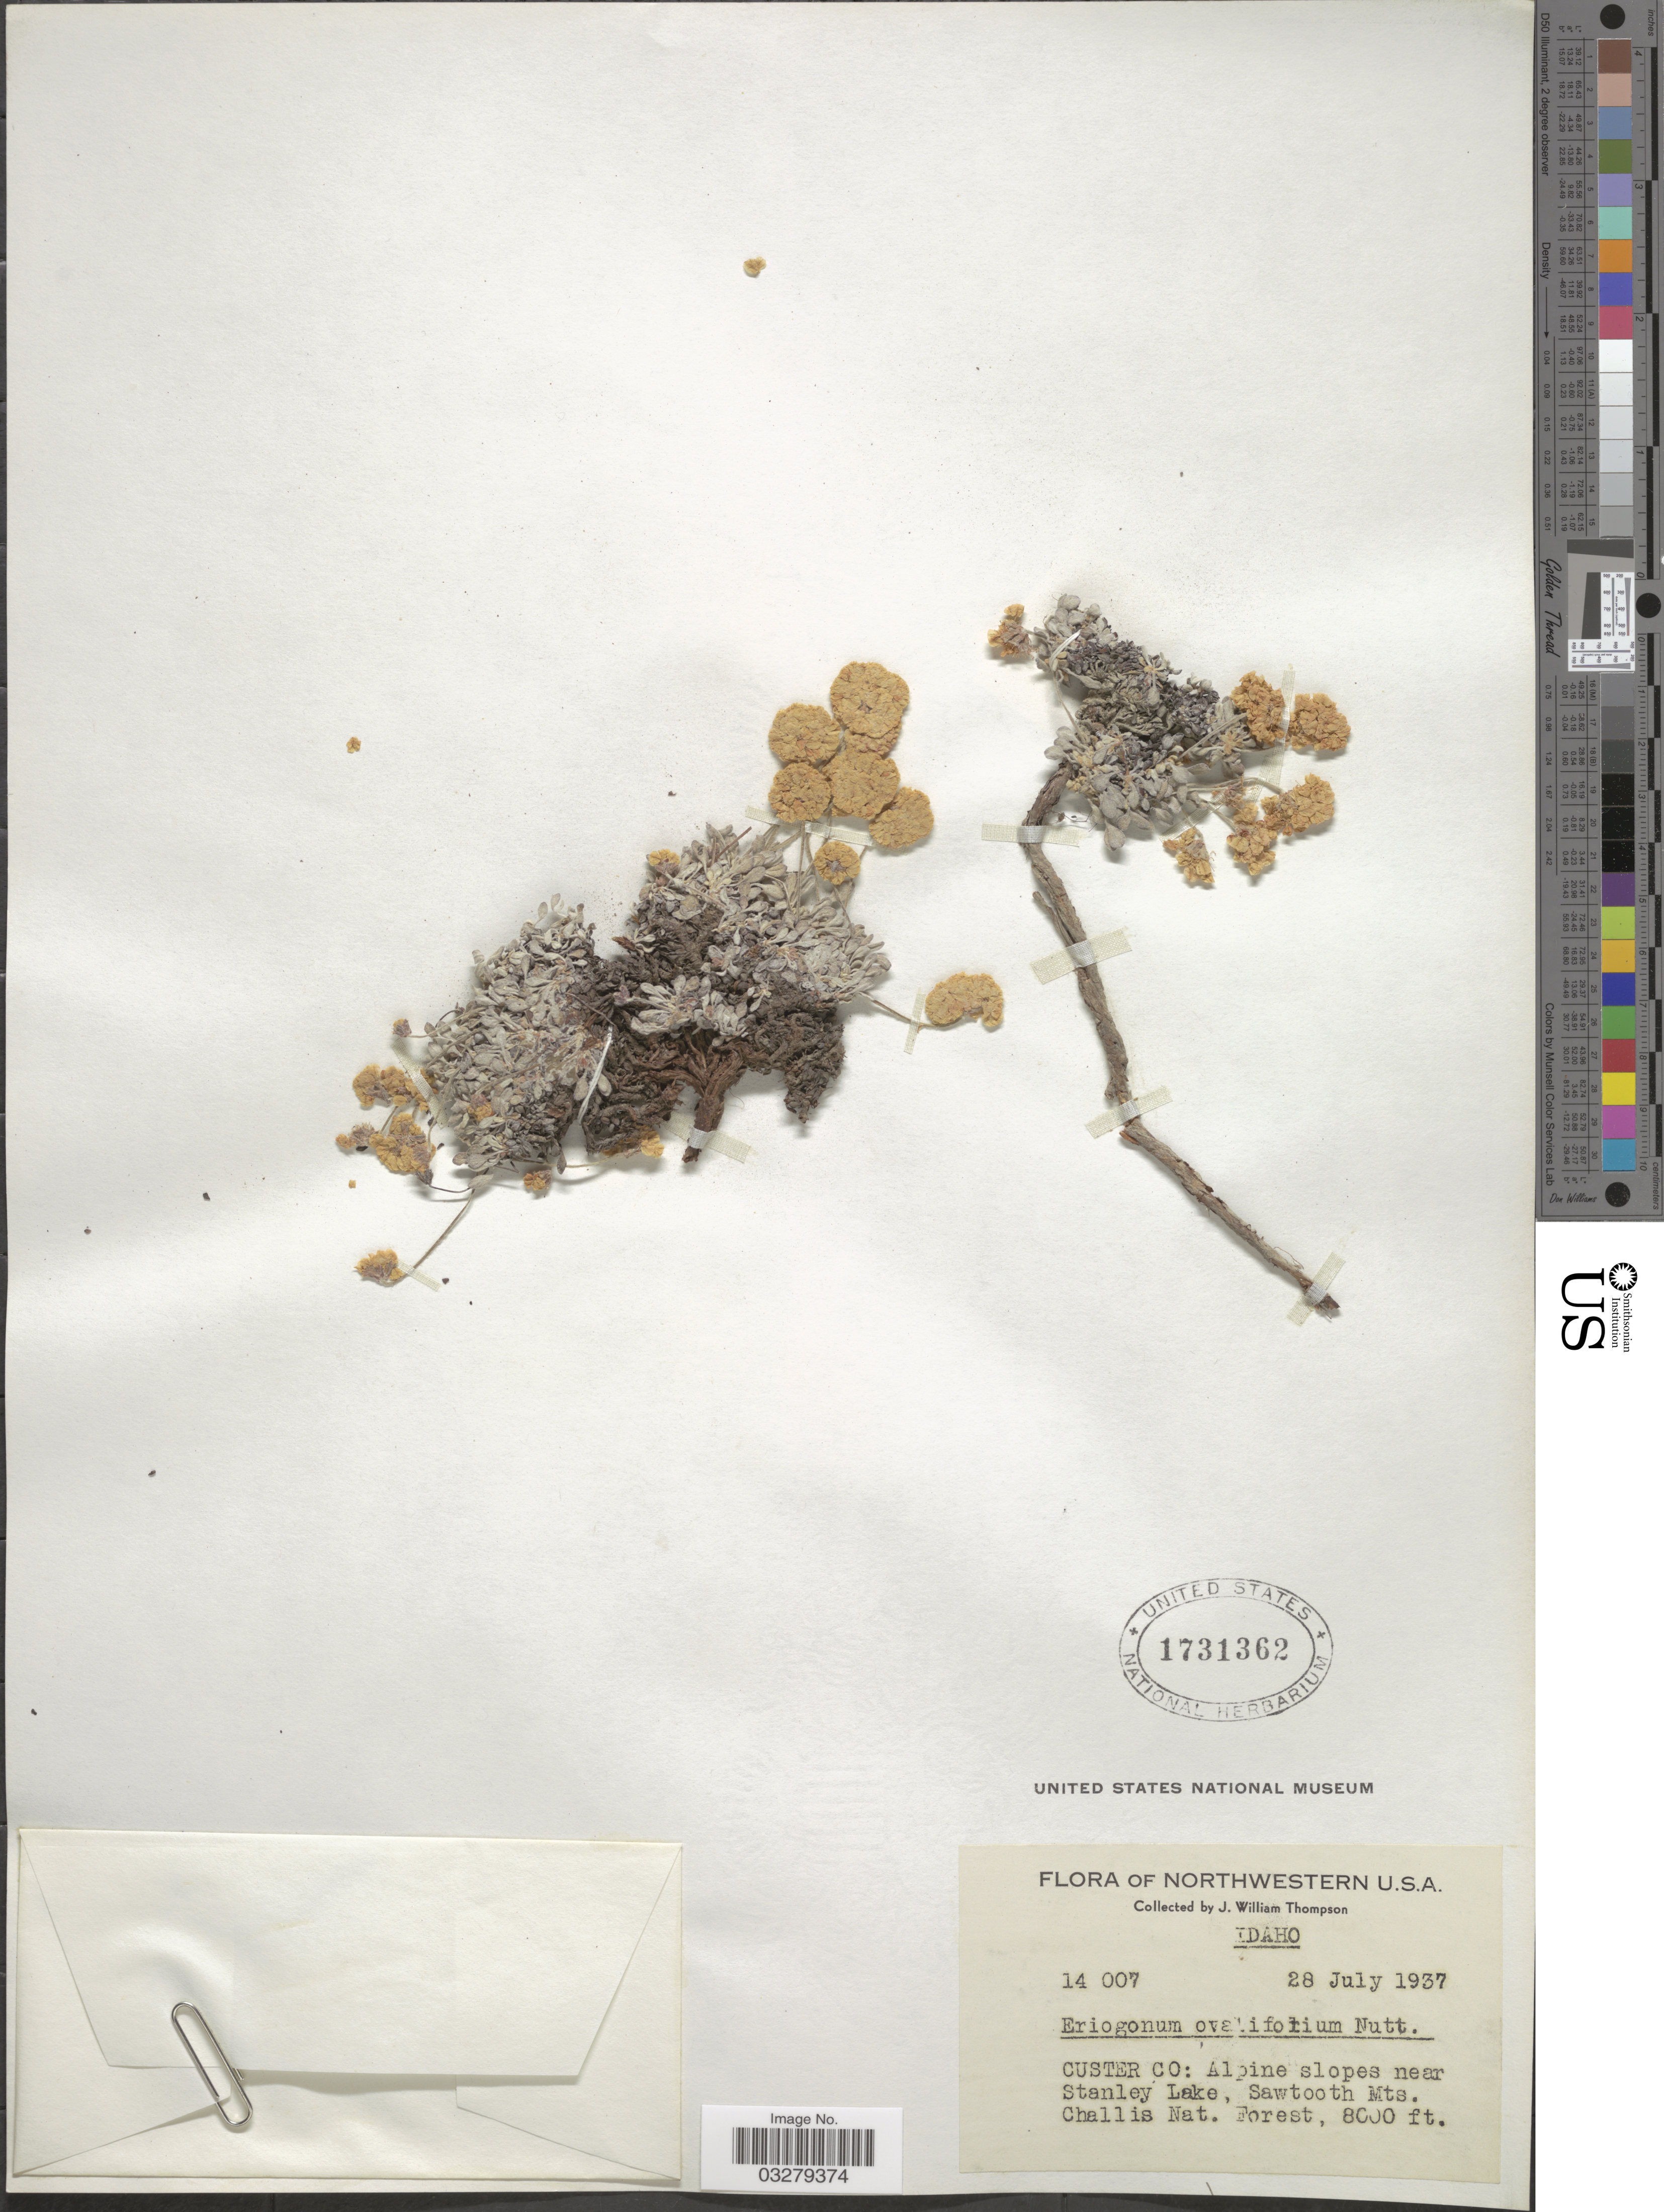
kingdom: Plantae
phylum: Tracheophyta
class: Magnoliopsida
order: Caryophyllales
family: Polygonaceae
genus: Eriogonum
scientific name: Eriogonum ovalifolium var. depressum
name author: Blank.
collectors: J. W. Thompson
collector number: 14007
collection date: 1937-07-28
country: United States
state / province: Idaho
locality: Northwestern U.S.A., Custer Co: Alpine slopes near Stanley Lake, Sawtooth Mts., Challis Nat. Forest.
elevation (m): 2438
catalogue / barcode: US 1731362